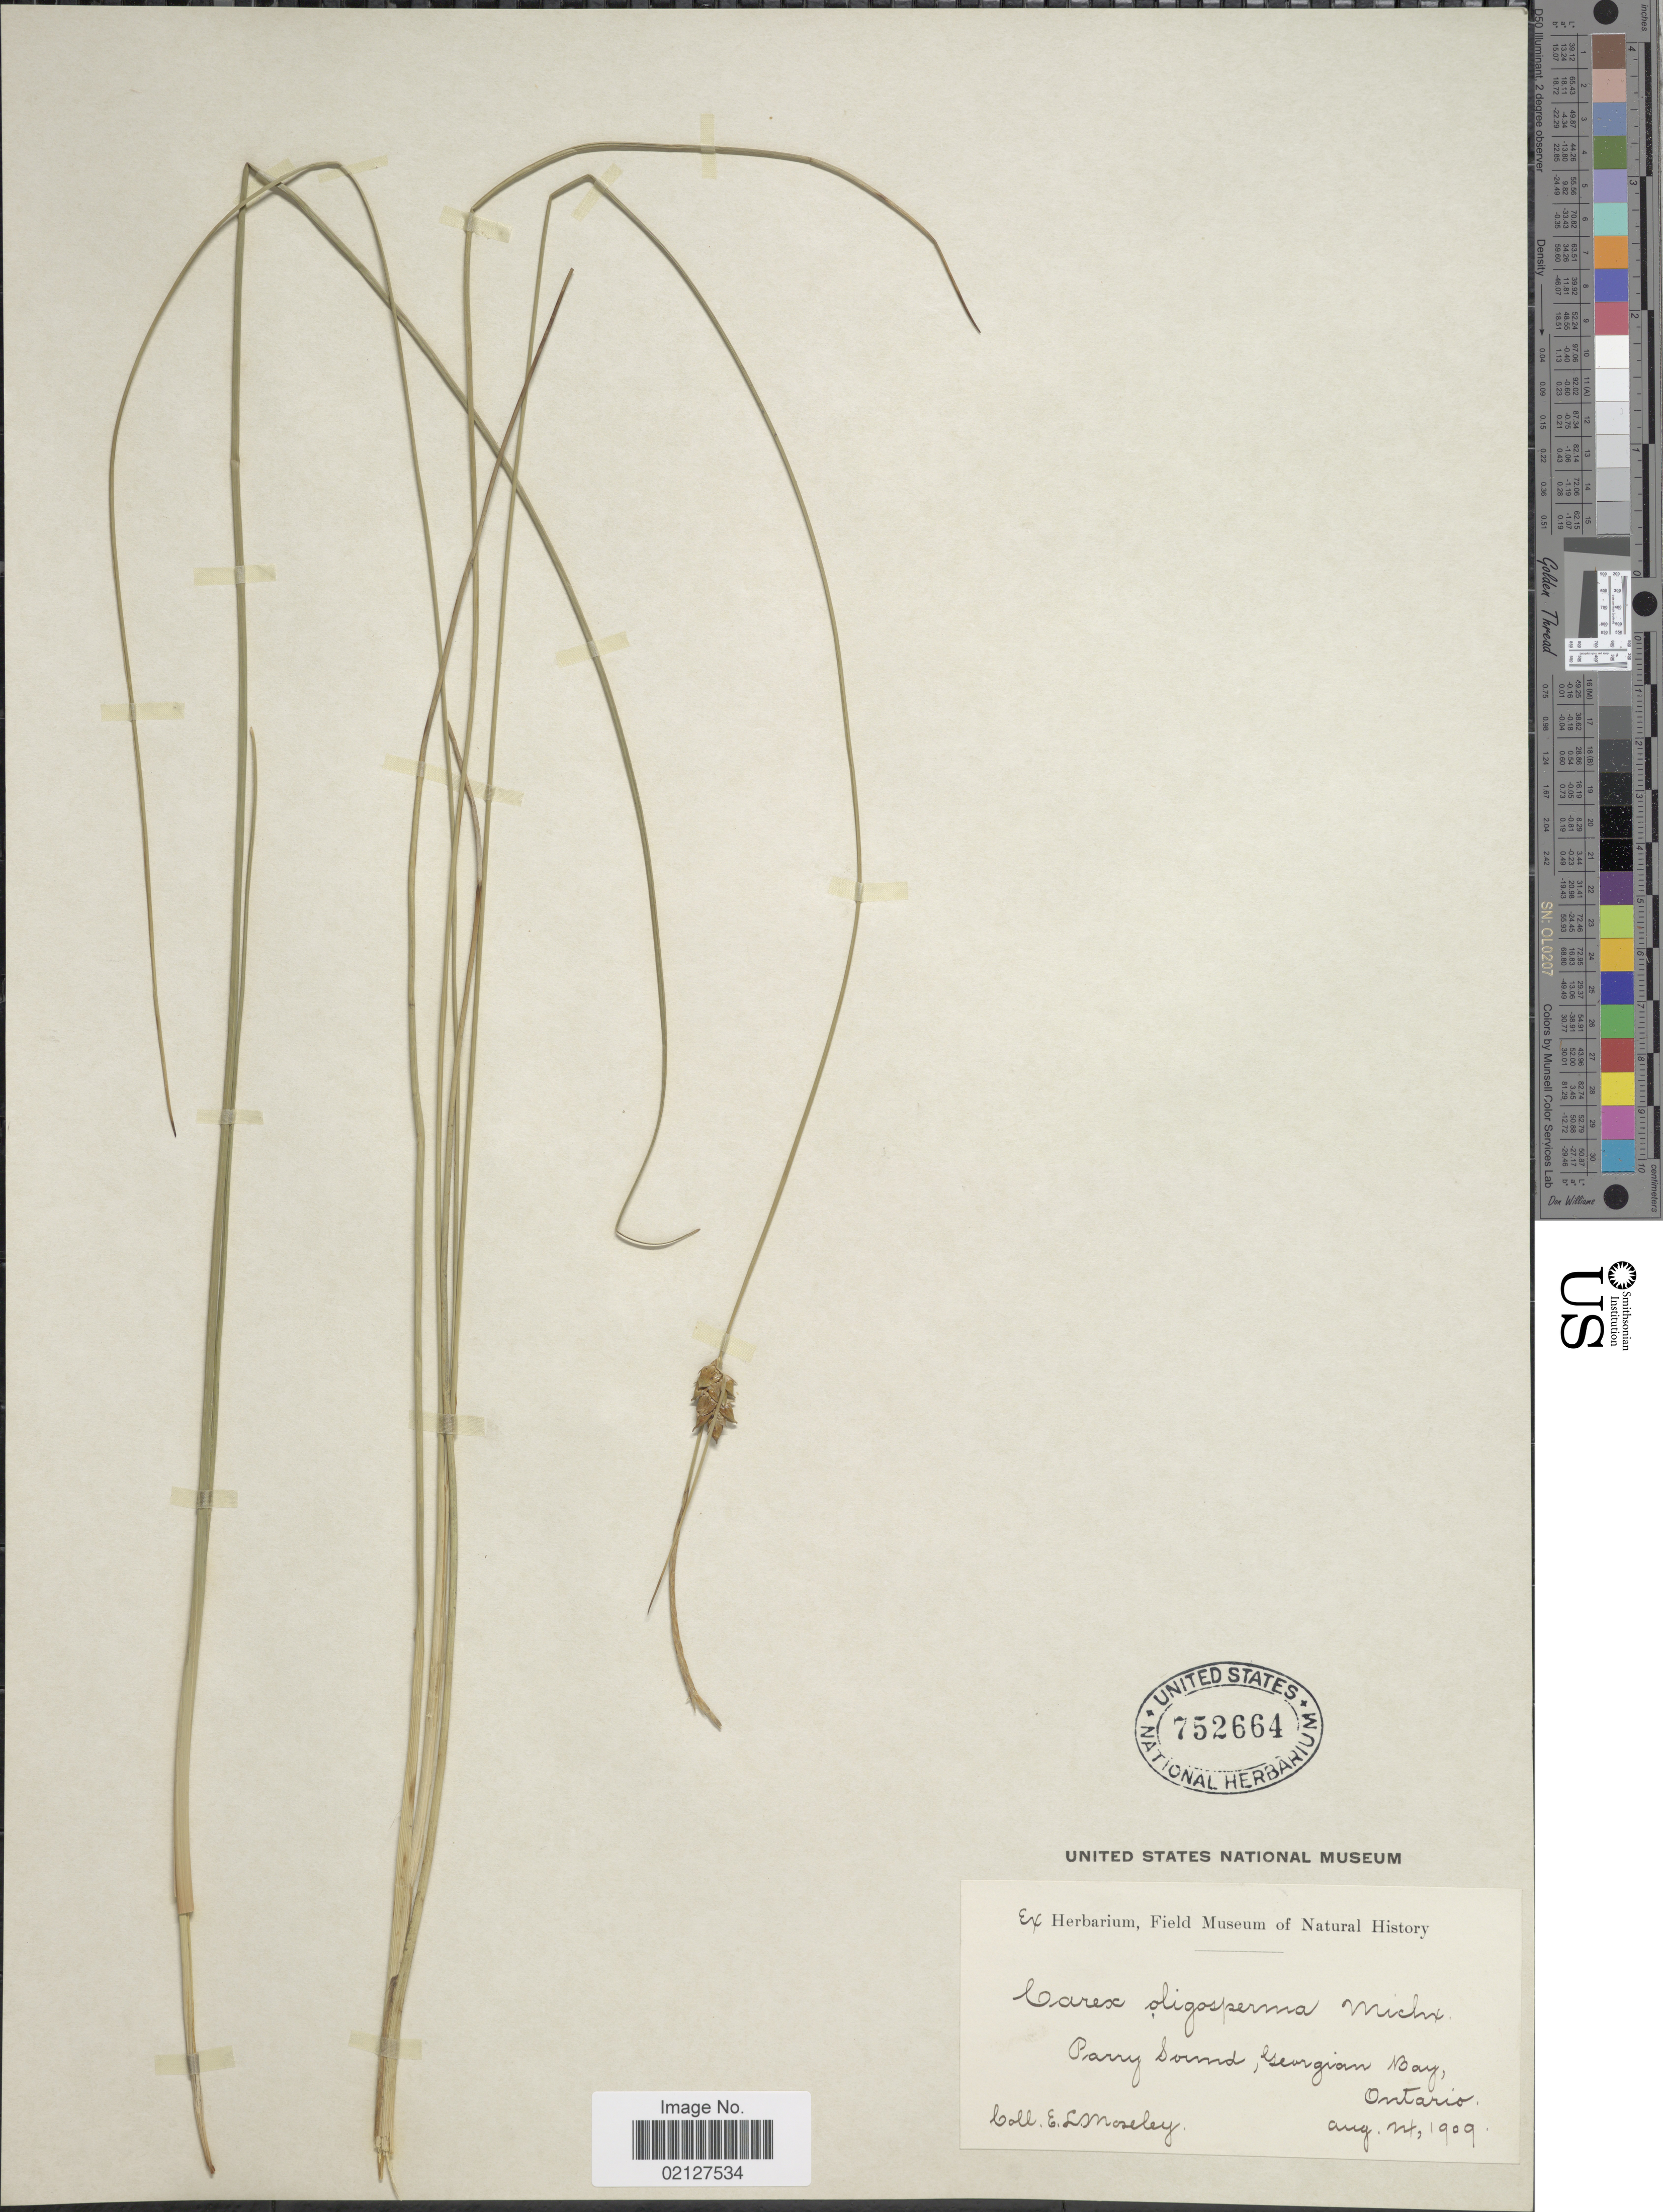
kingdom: Plantae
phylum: Tracheophyta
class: Liliopsida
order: Poales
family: Cyperaceae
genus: Carex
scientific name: Carex oligosperma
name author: Michx.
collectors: E. Moseley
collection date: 1909-08-24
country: Canada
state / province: Ontario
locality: Parry Sound, Georgian Bay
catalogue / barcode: US 752664